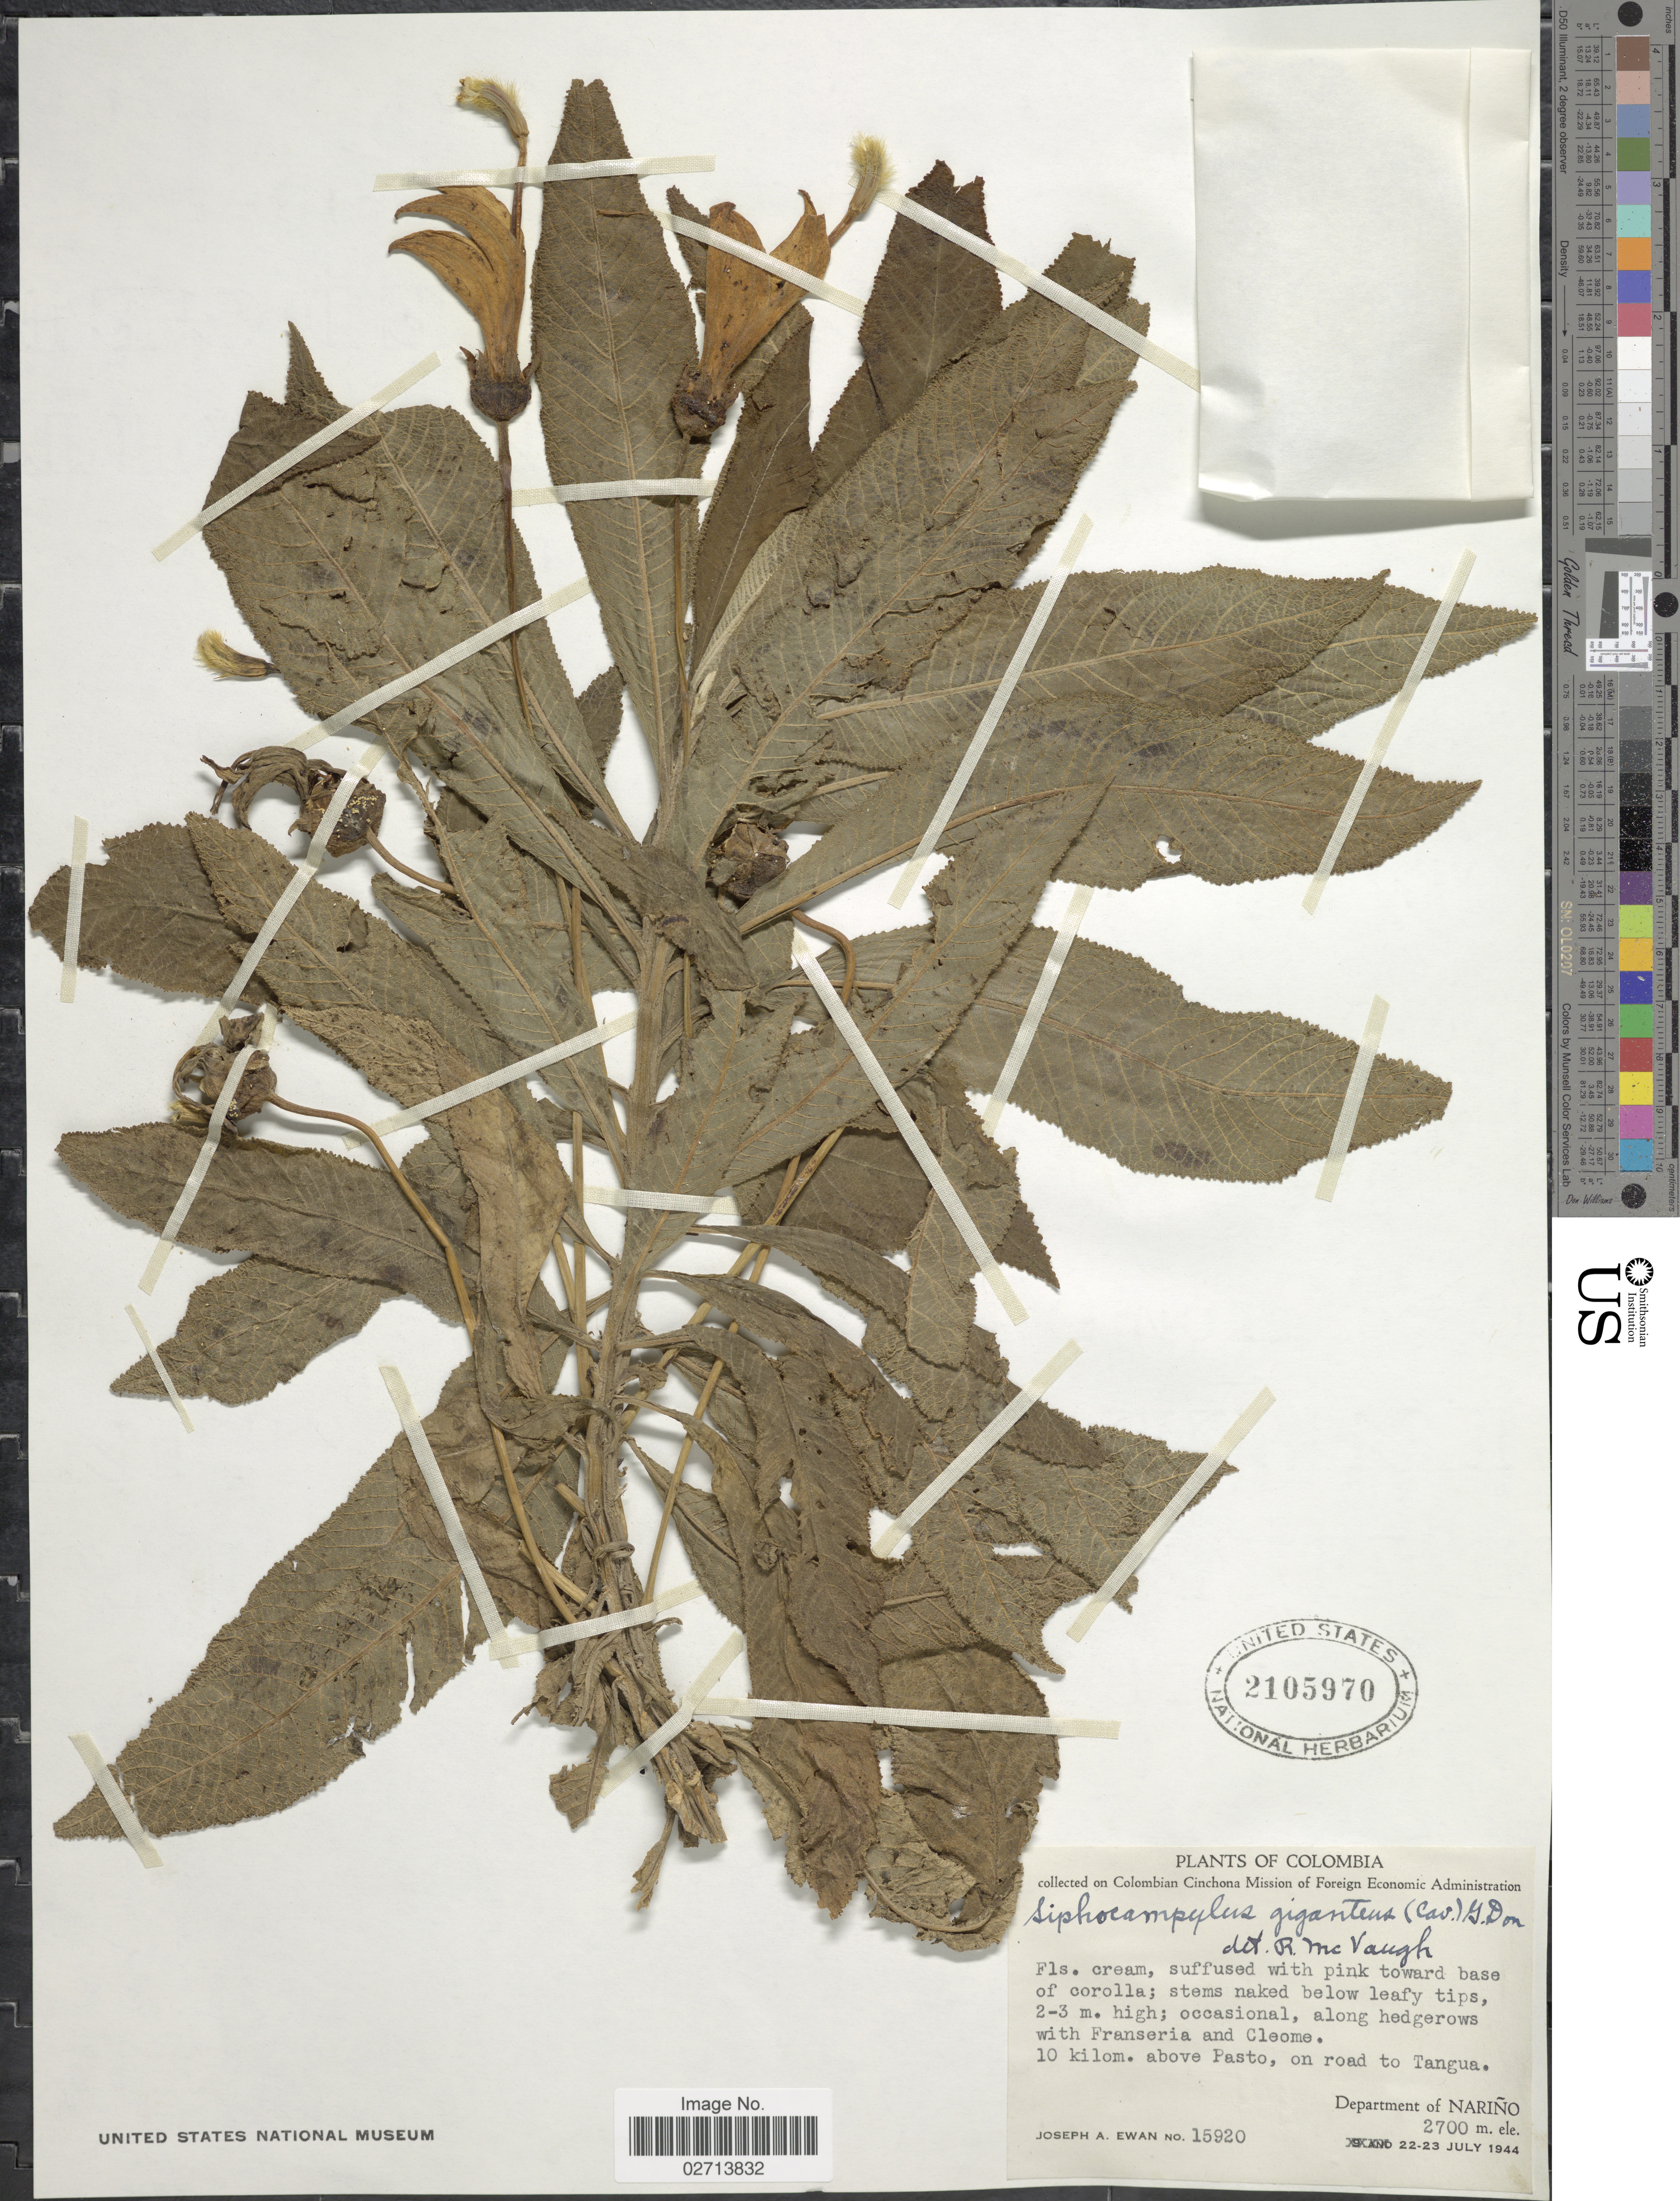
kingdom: Plantae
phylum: Tracheophyta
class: Magnoliopsida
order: Asterales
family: Campanulaceae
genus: Siphocampylus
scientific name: Siphocampylus giganteus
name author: (Cav.) G. Don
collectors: J. A. Ewan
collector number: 15920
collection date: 1944-07-22/1944-07-23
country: Colombia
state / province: Nariño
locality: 10 kilom above Pasto, on road to Tangua, Department of Nariño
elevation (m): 2700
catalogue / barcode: US 2105970